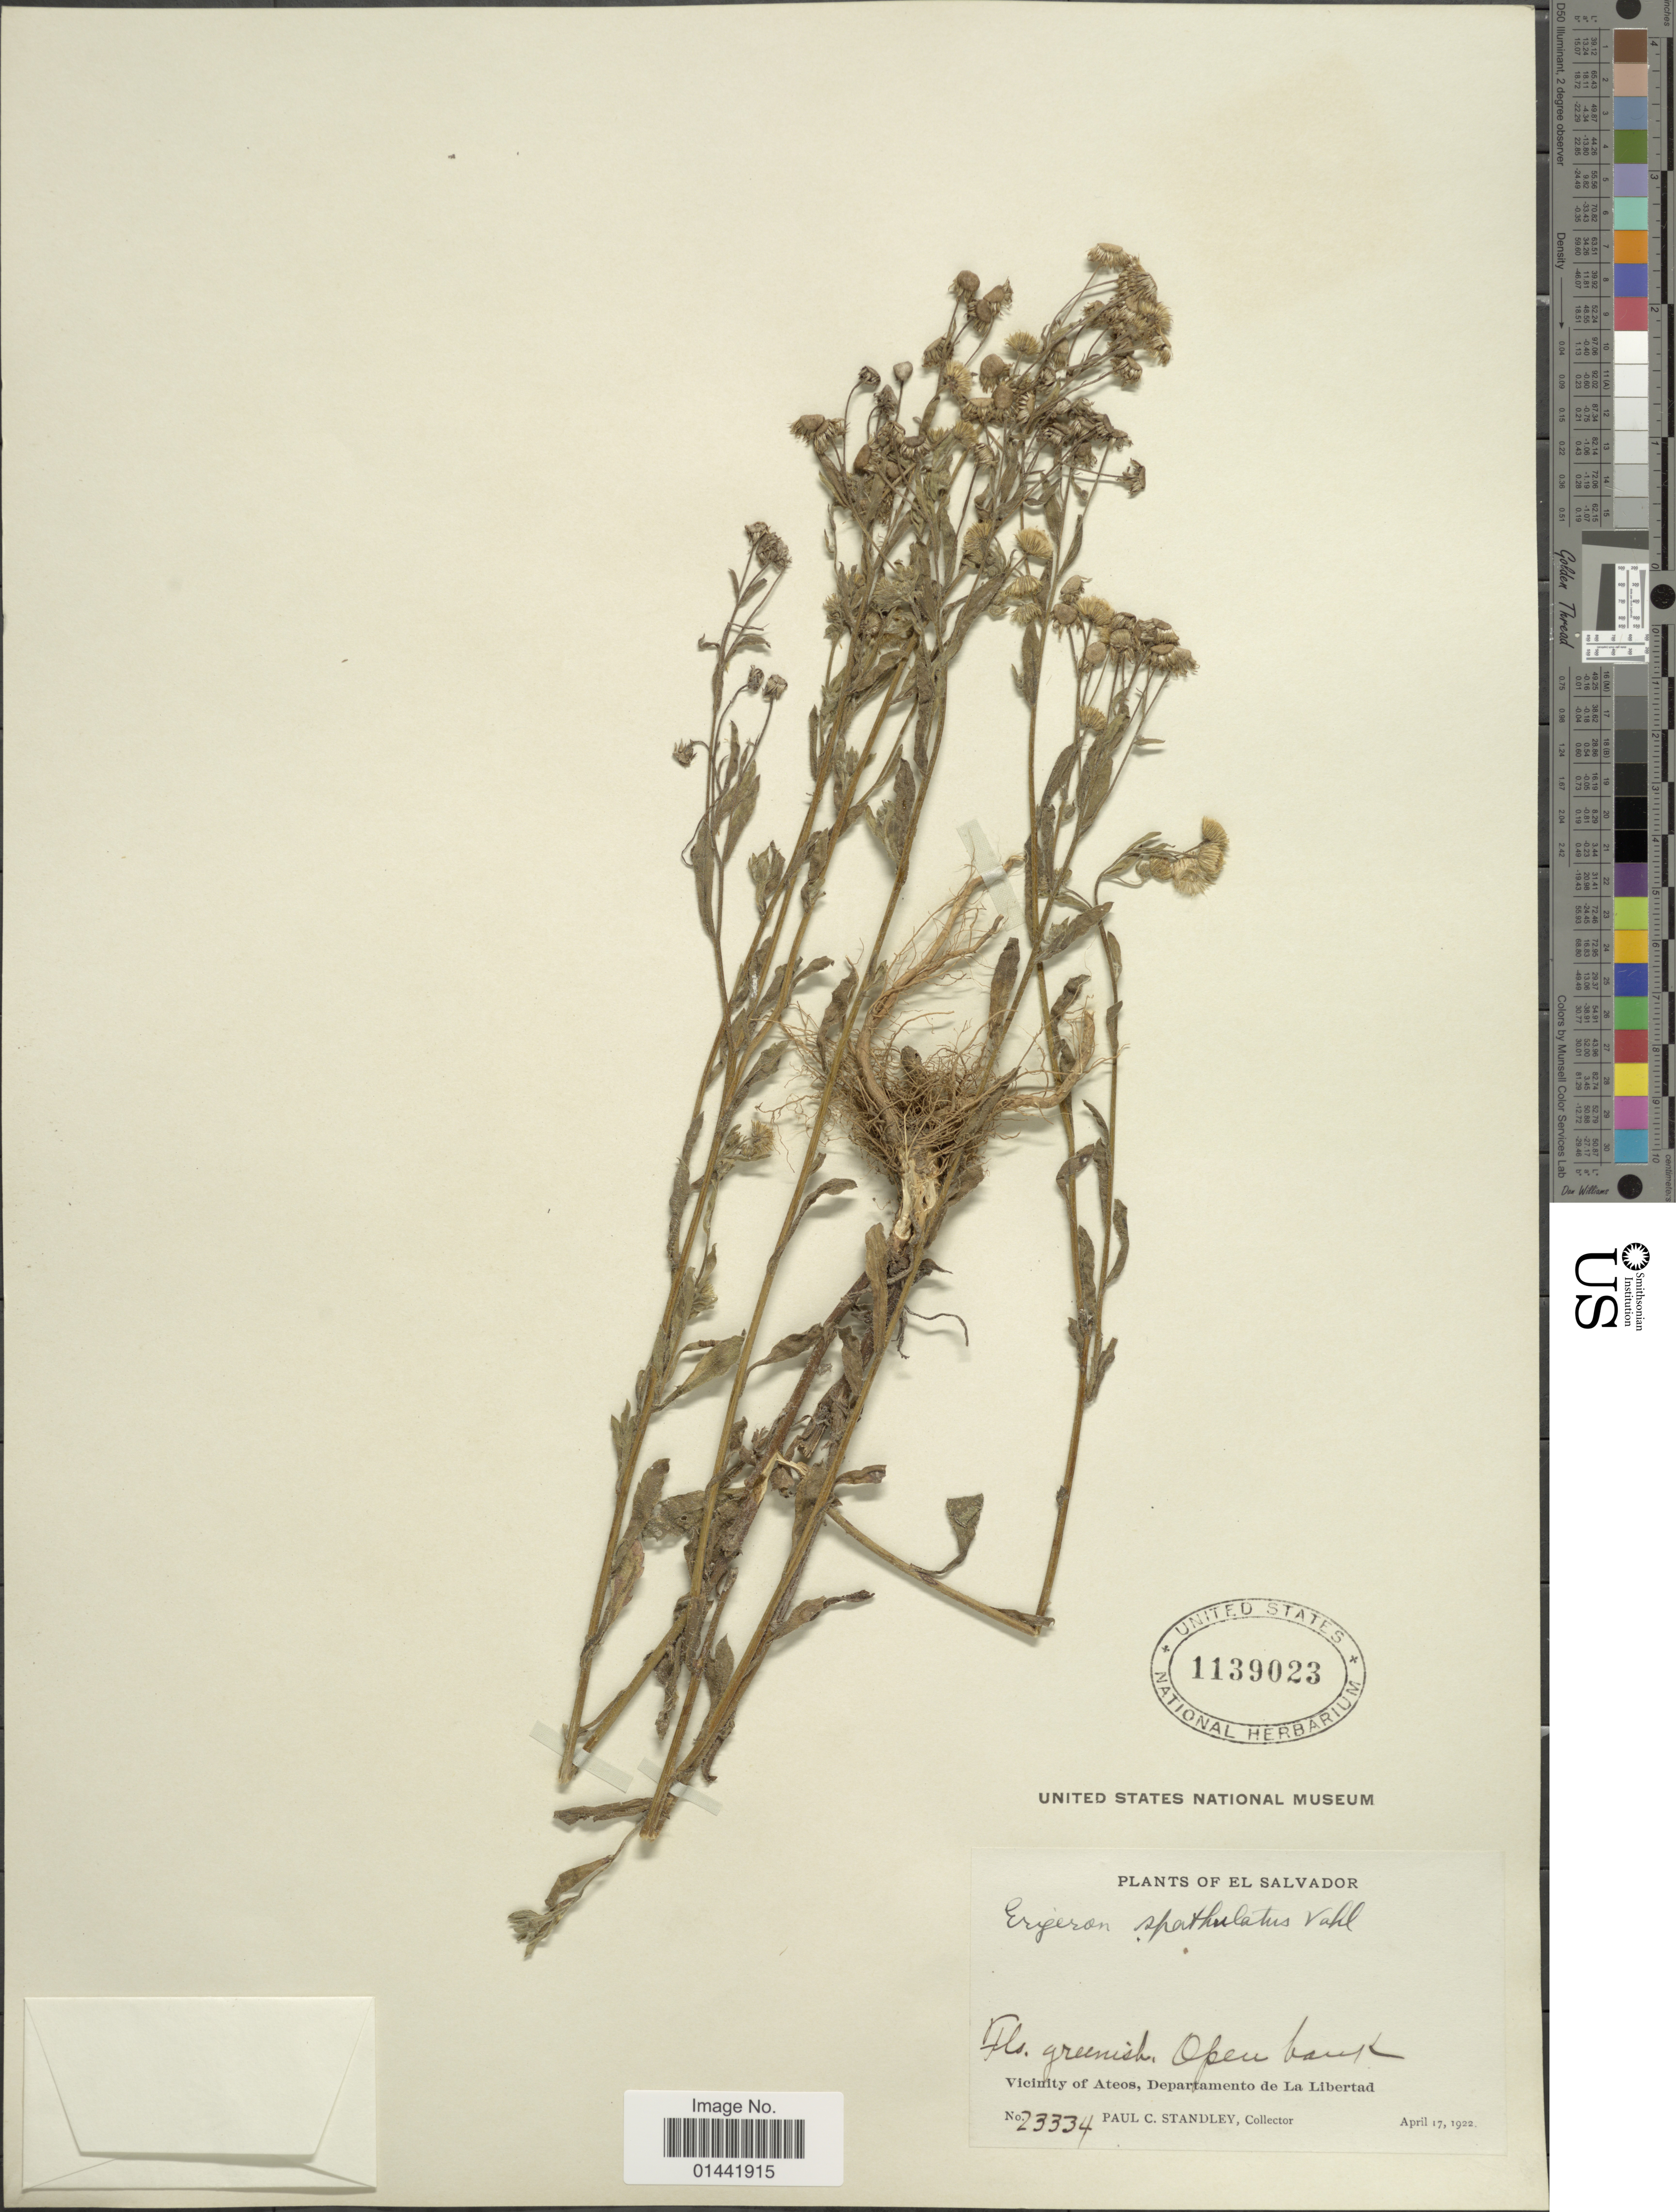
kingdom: Plantae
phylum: Tracheophyta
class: Magnoliopsida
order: Asterales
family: Asteraceae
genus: Erigeron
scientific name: Erigeron spathulatus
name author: Vahl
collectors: P. C. Standley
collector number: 23334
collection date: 1922-04-17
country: El Salvador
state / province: La Libertad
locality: Open bank, Vicinity of Ateos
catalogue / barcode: US 1139023